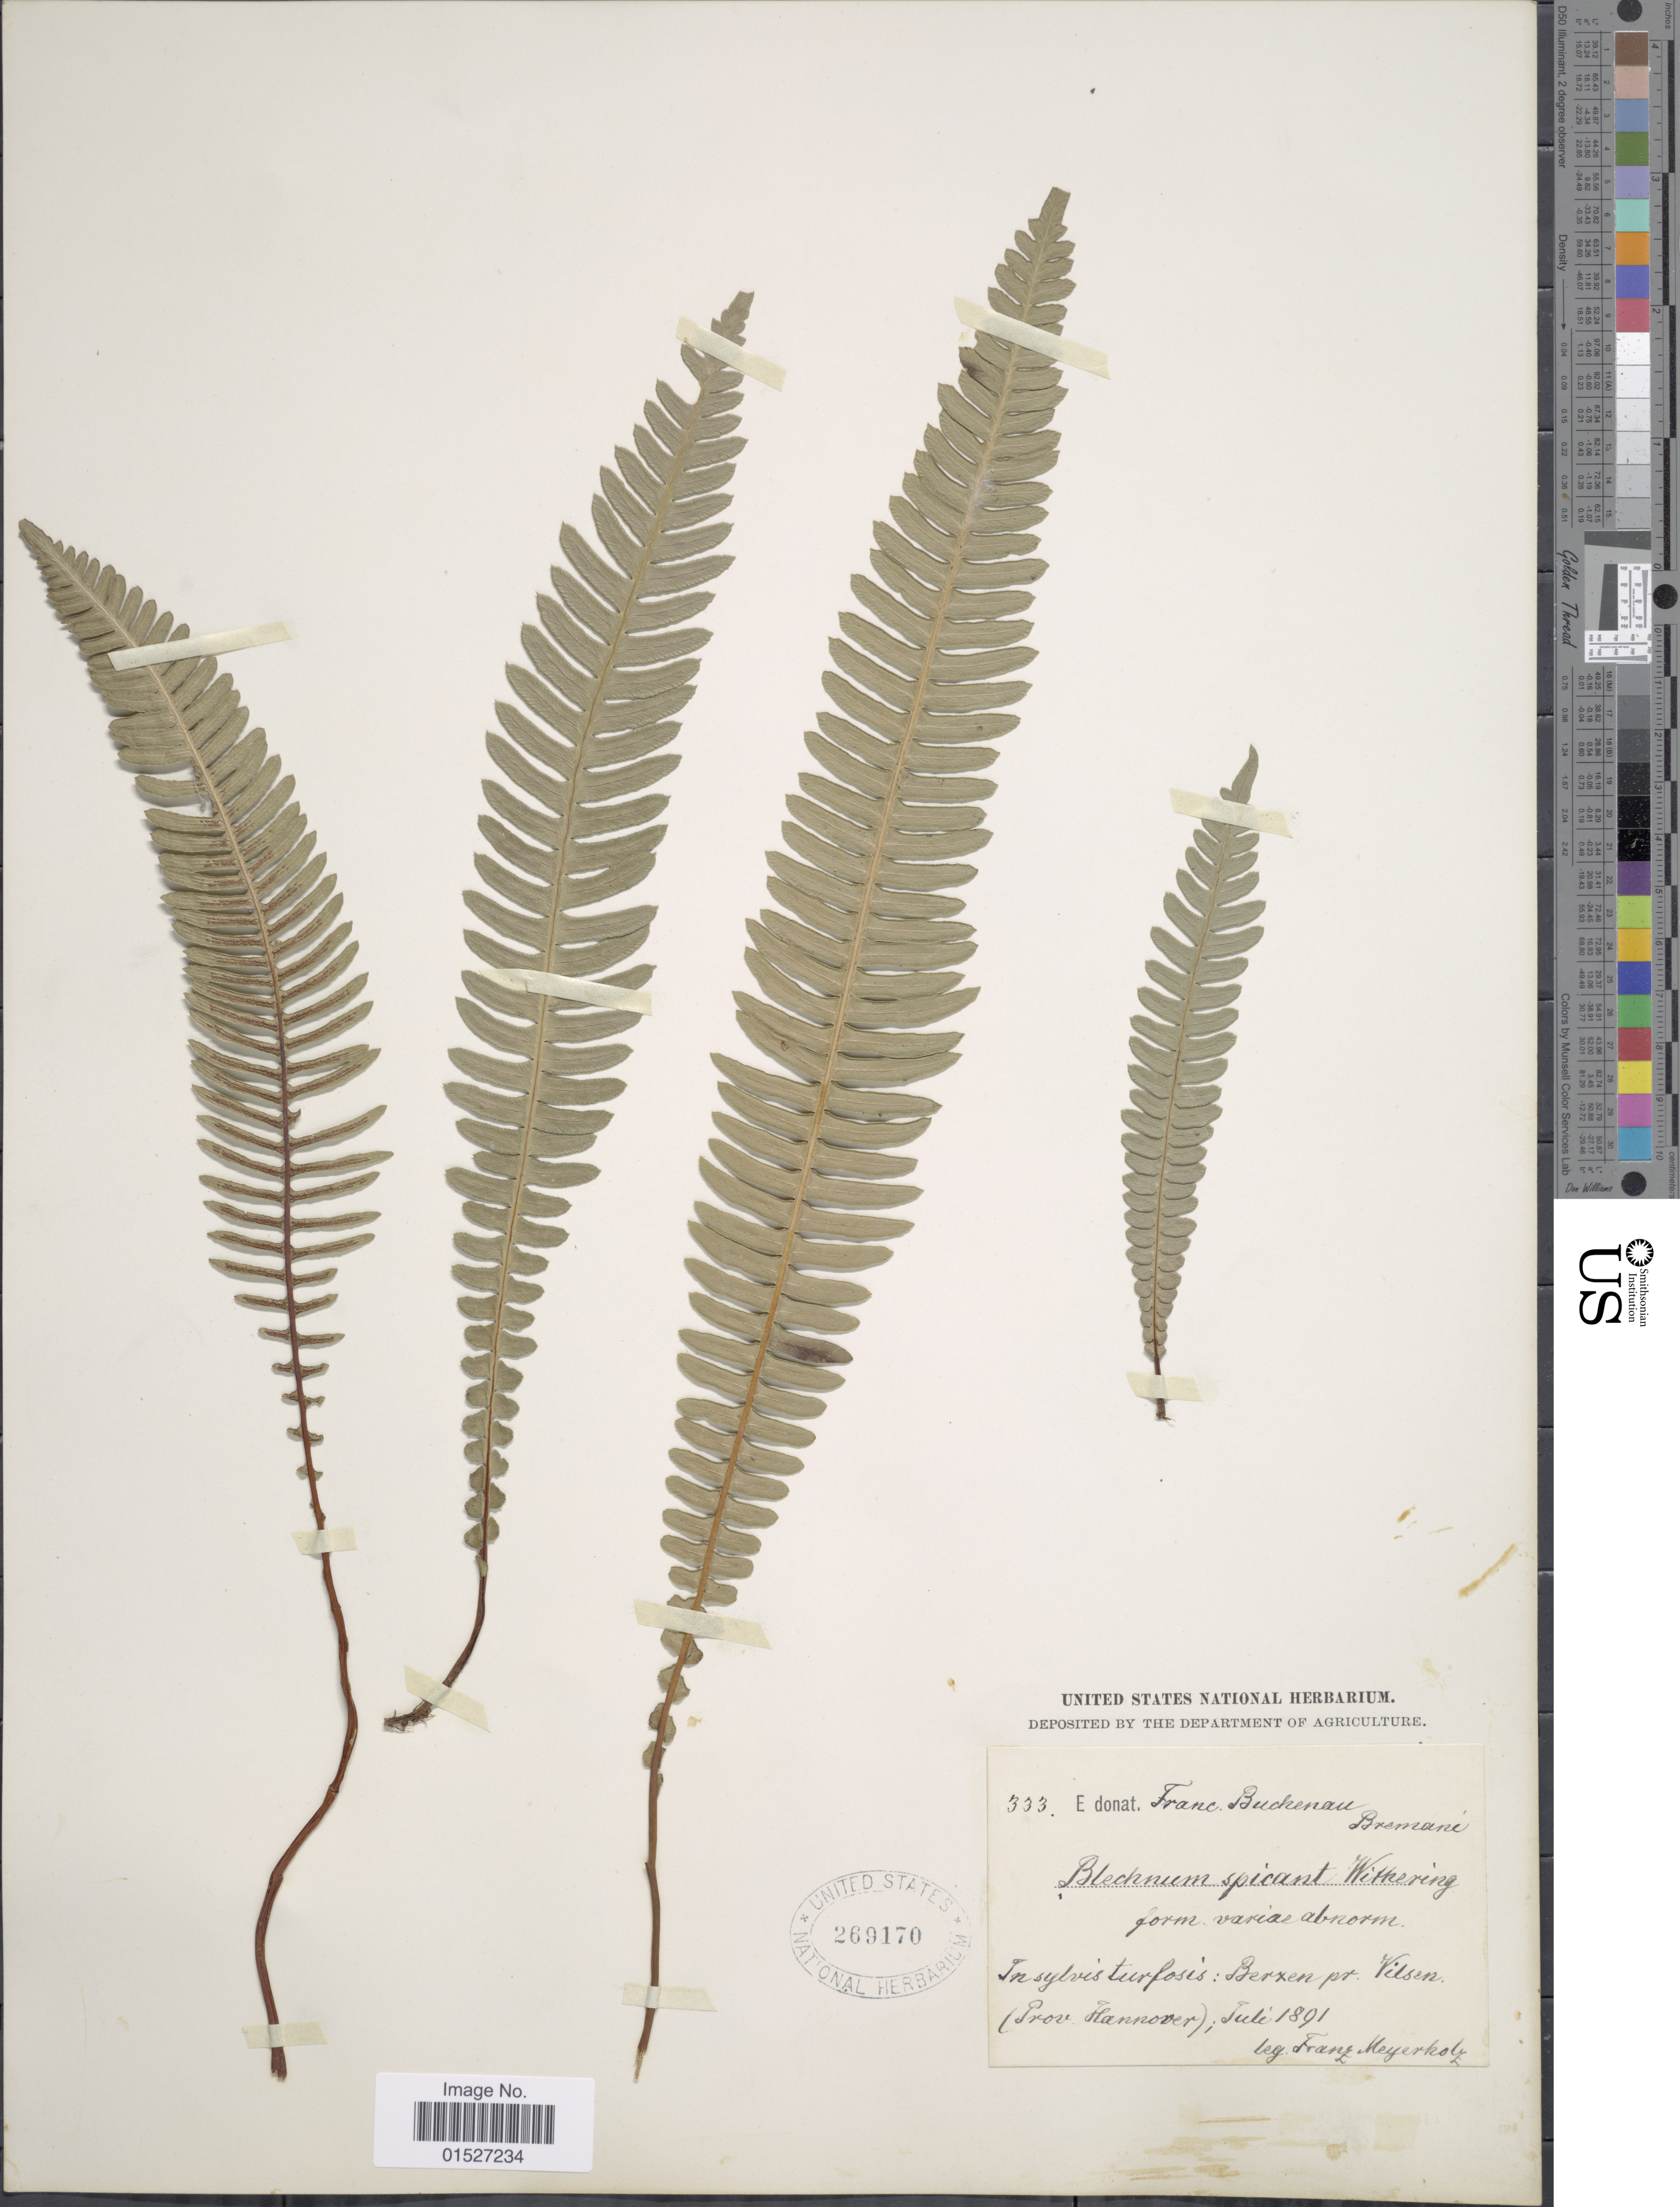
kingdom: Plantae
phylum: Tracheophyta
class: Polypodiopsida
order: Polypodiales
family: Blechnaceae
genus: Blechnum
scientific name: Blechnum spicant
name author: (L.) Sm.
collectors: F. Meyerholz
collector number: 333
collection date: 1891-07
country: Germany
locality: In sylvis turfosis: Berxen pr. Vilsen. (Prov. Hannover). [interpreted]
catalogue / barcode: US 269170